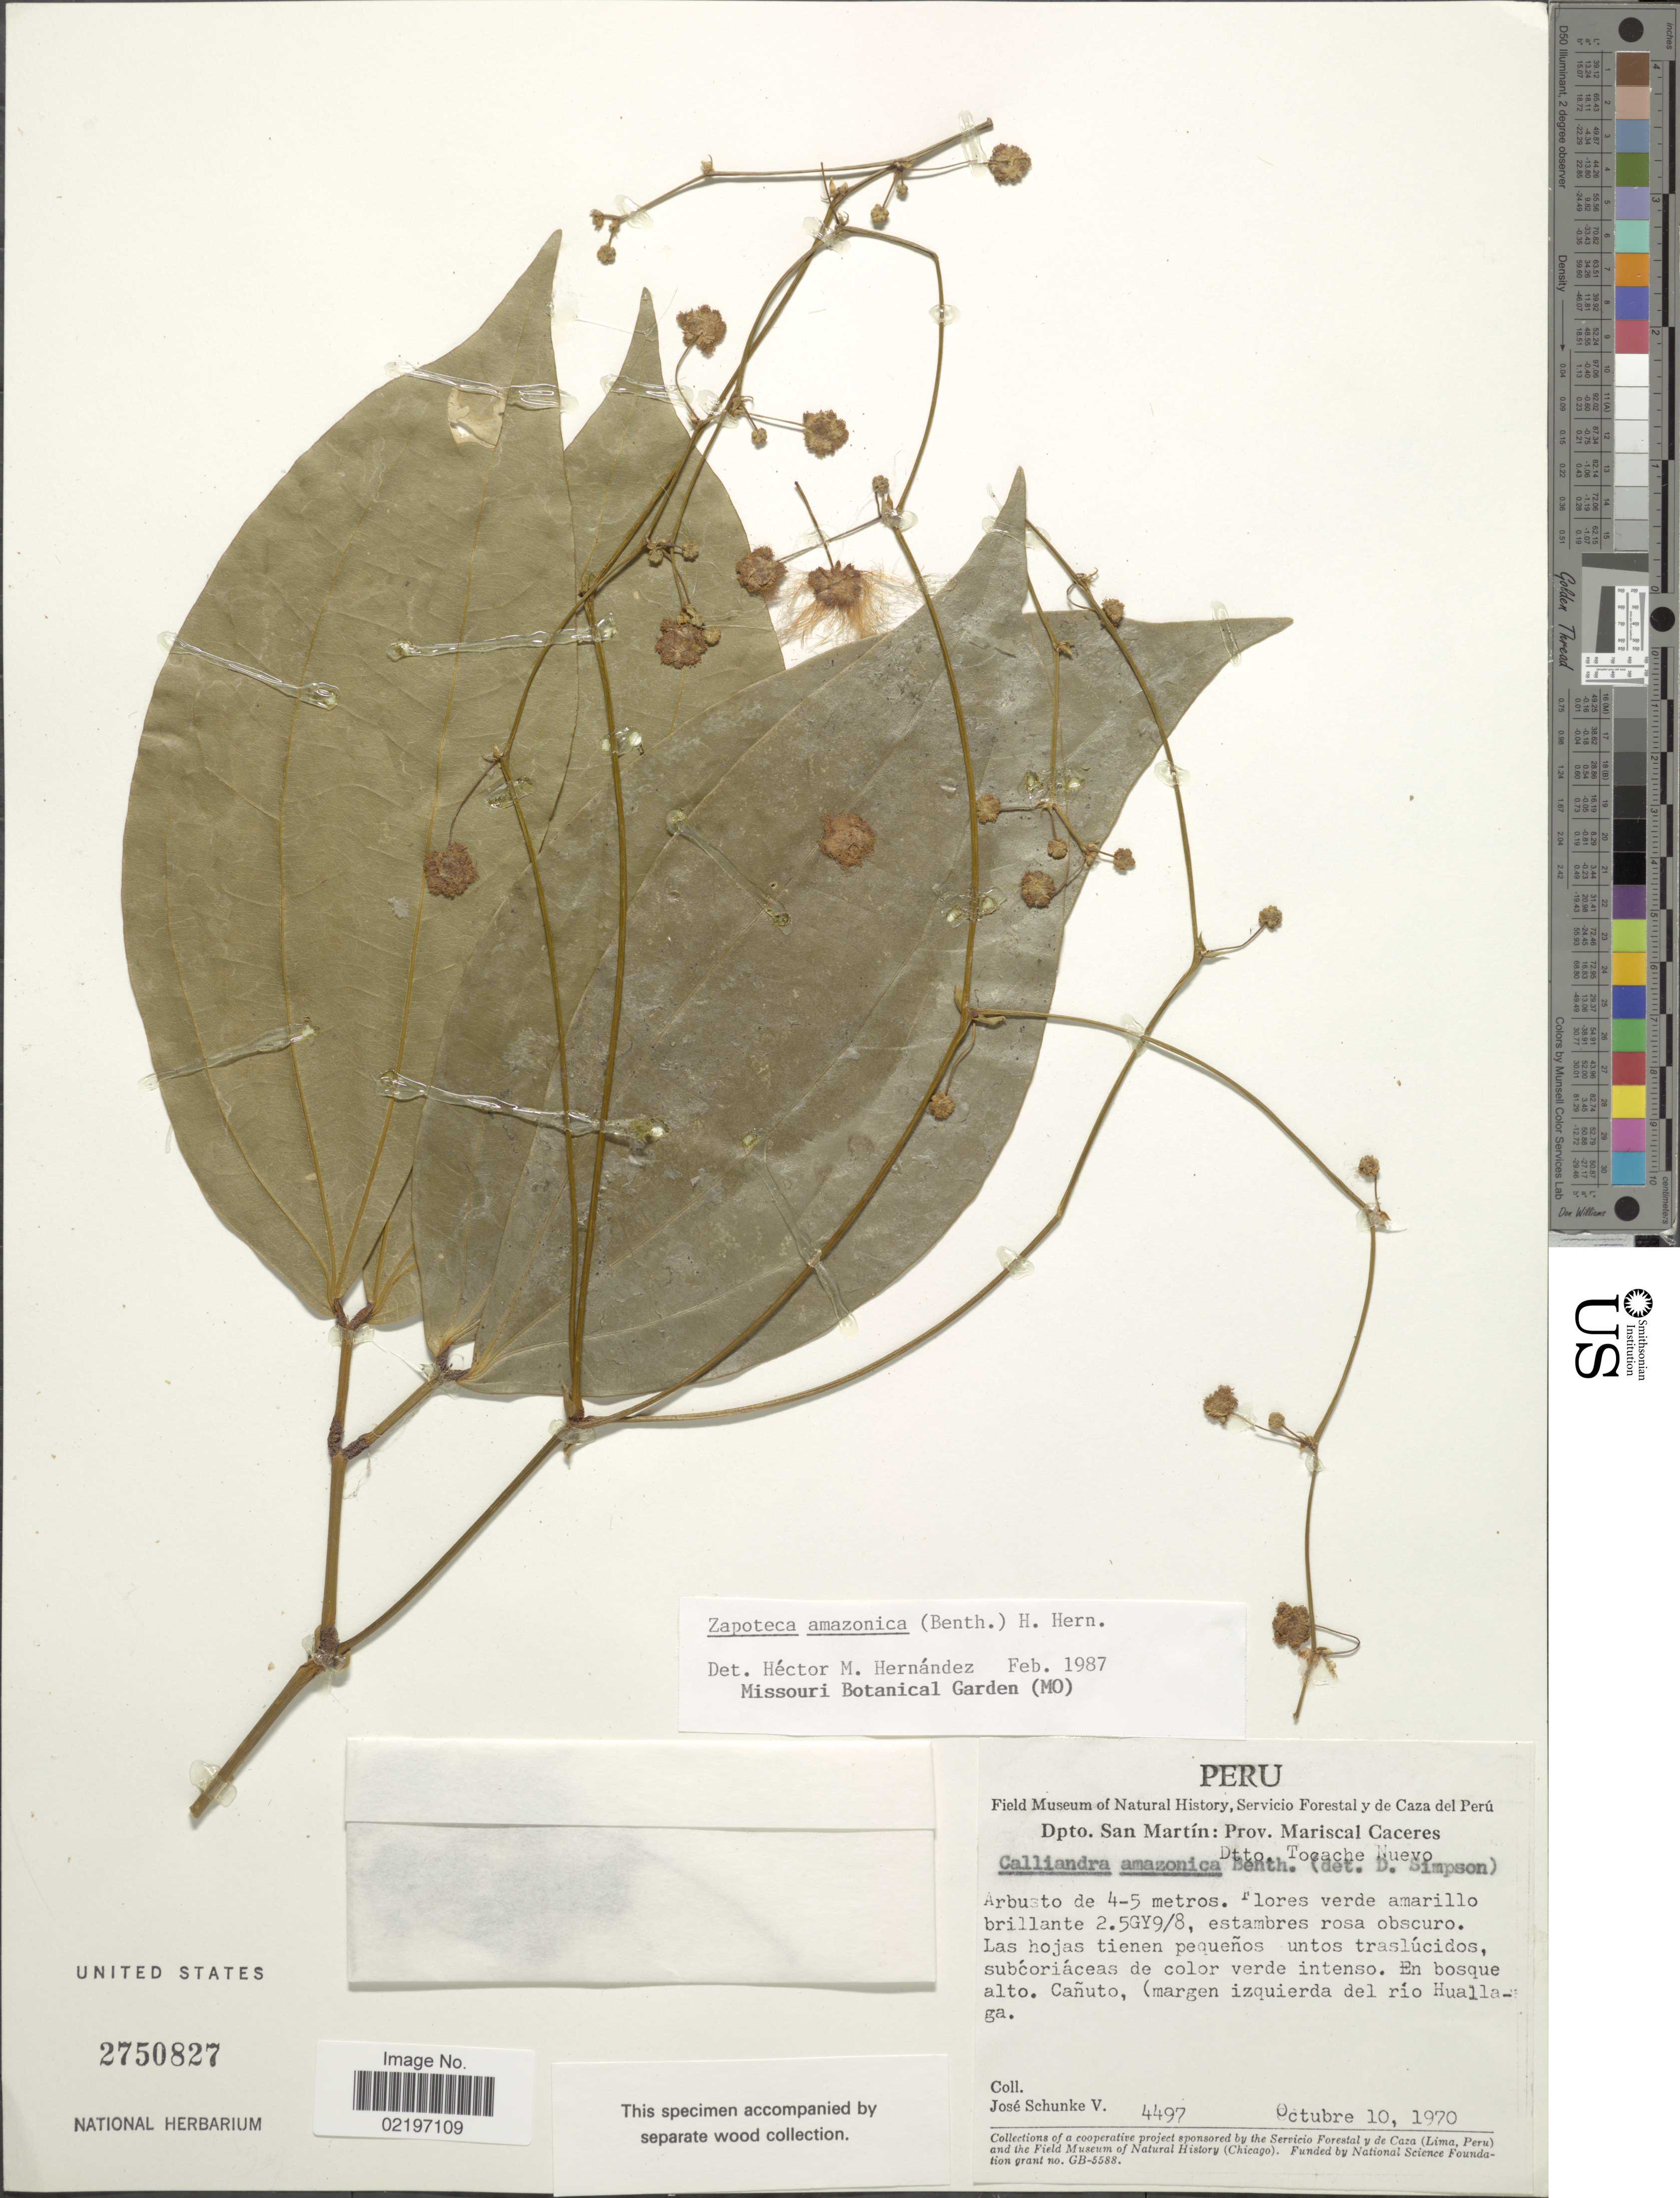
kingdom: Plantae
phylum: Tracheophyta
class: Magnoliopsida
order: Fabales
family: Fabaceae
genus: Zapoteca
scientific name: Zapoteca amazonica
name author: (Benth.) H.M. Hern.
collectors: J. Schunke Vigo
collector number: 4497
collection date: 1970-10-10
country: Peru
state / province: San Martín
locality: Prov. Mariscal Caceres. Dtto. Tocache Nuevo. Alto Canuto (margen izquierda del rio Huallaga)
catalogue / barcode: US 2750827